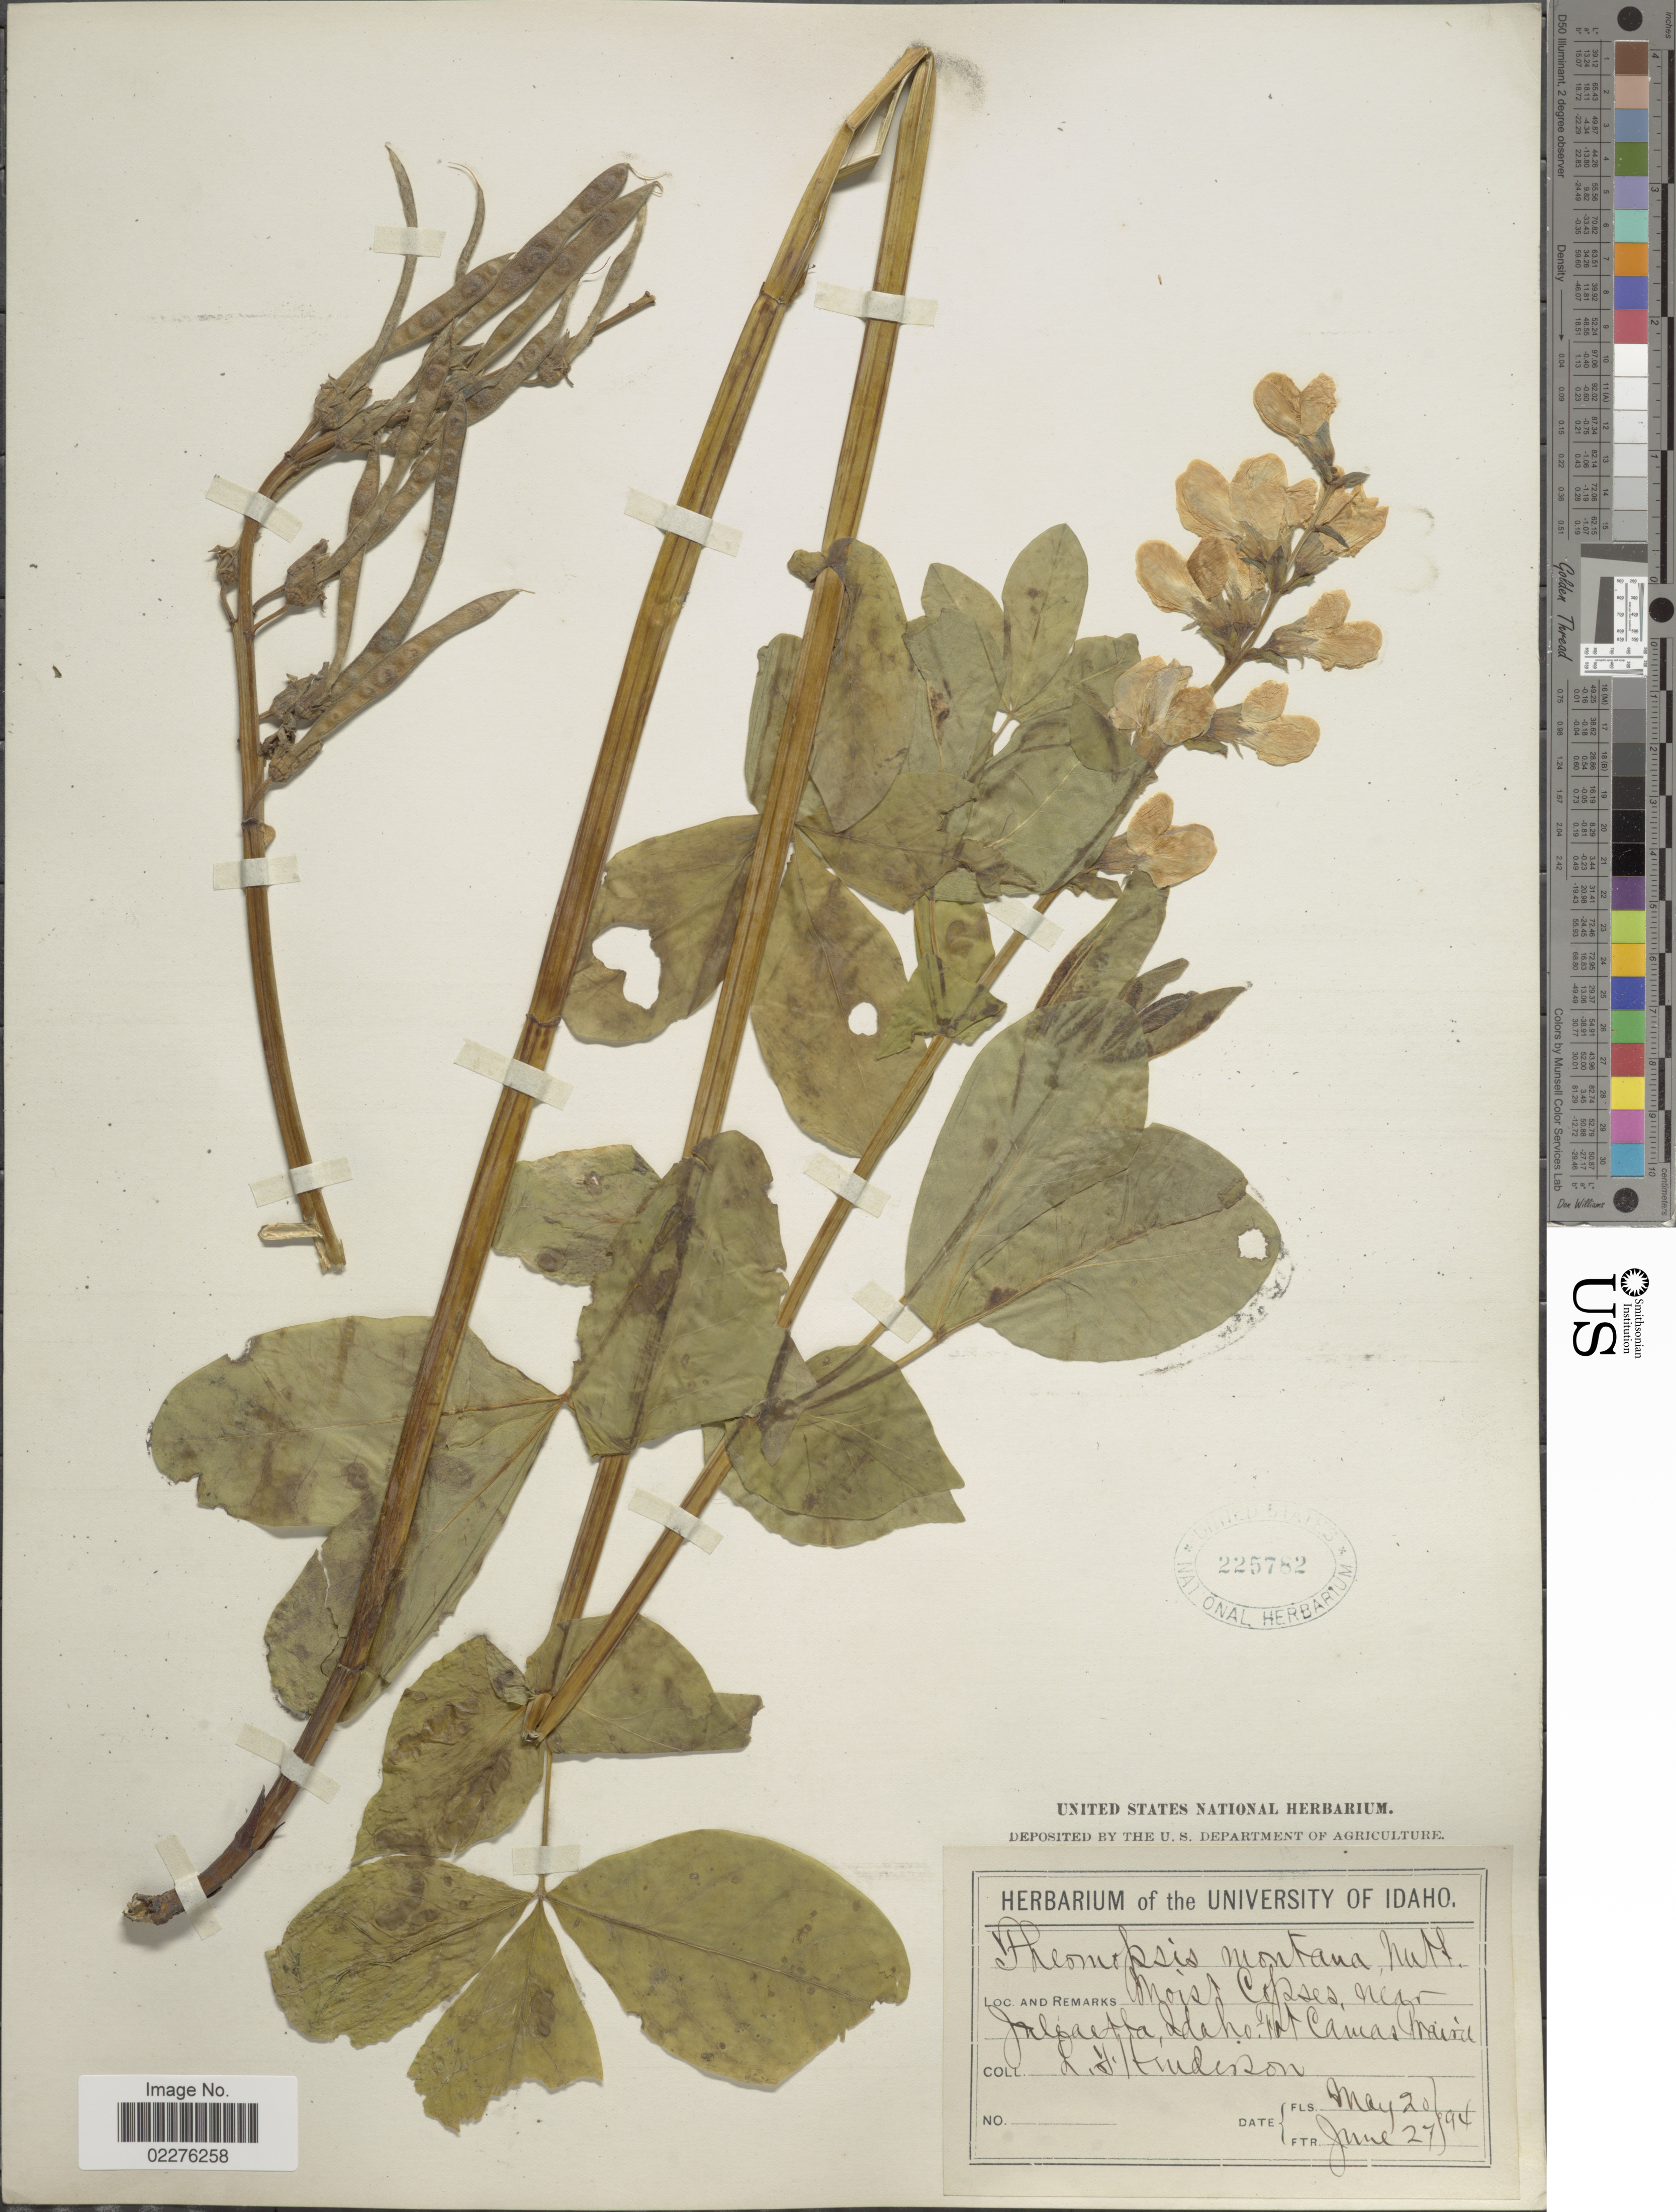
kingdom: Plantae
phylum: Tracheophyta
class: Magnoliopsida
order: Fabales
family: Fabaceae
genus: Thermopsis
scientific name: Thermopsis montana var. ovata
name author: (B.L. Rob. ex Piper) H. St. John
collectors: L. Henderson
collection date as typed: Transcribed d/m/y: 20/5/94 to 27/6/94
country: United States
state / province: Idaho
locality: Moist Copses, near Juliaetta, Frt Camas Prairie.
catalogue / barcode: US 225782